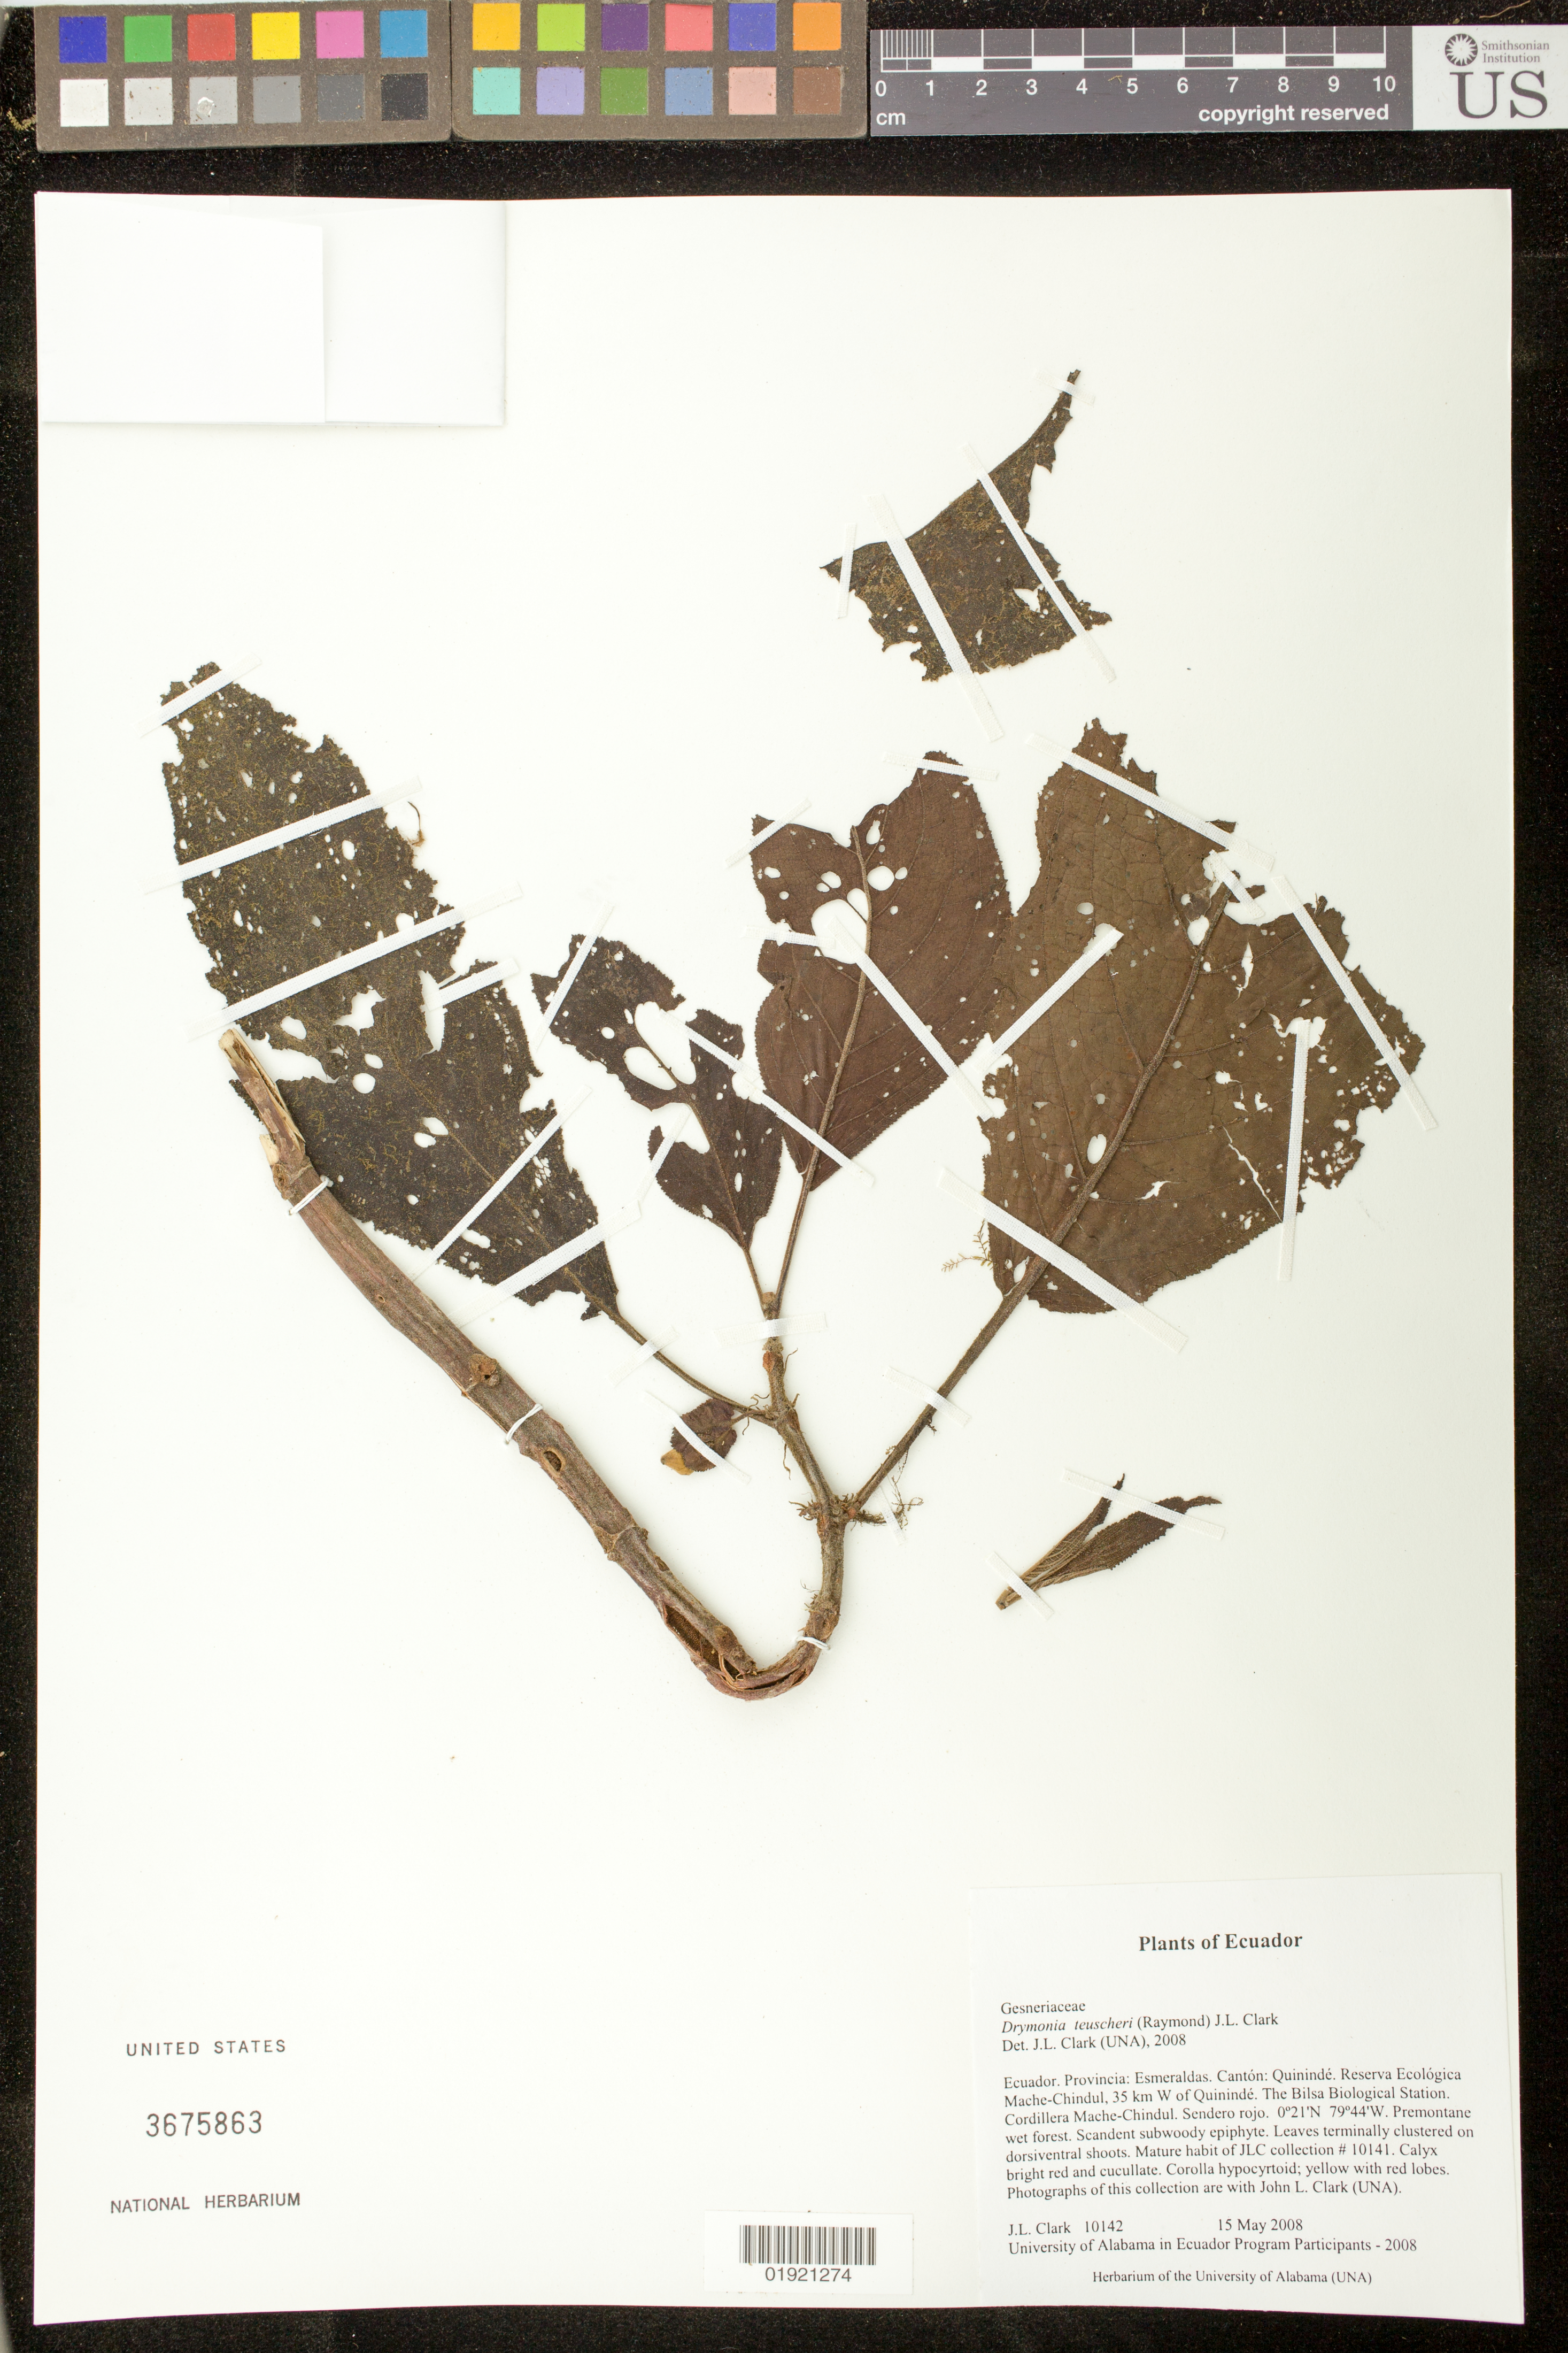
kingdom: Plantae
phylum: Tracheophyta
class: Magnoliopsida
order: Lamiales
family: Gesneriaceae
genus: Drymonia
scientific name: Drymonia teuscheri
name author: (Raymond) J.L. Clark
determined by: Clark, J. L.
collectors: J. L. Clark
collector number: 10142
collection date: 2008-05-15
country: Ecuador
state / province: Esmeraldas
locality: Canton: Quininde. Reserva Ecologica Mache-Chindul, 35 km W of Quininde. The Bilsa Biological Station. Cordillera Mache-Chindul. Sendero Rojo.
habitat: Premontane wet forest.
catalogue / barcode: US 3675863